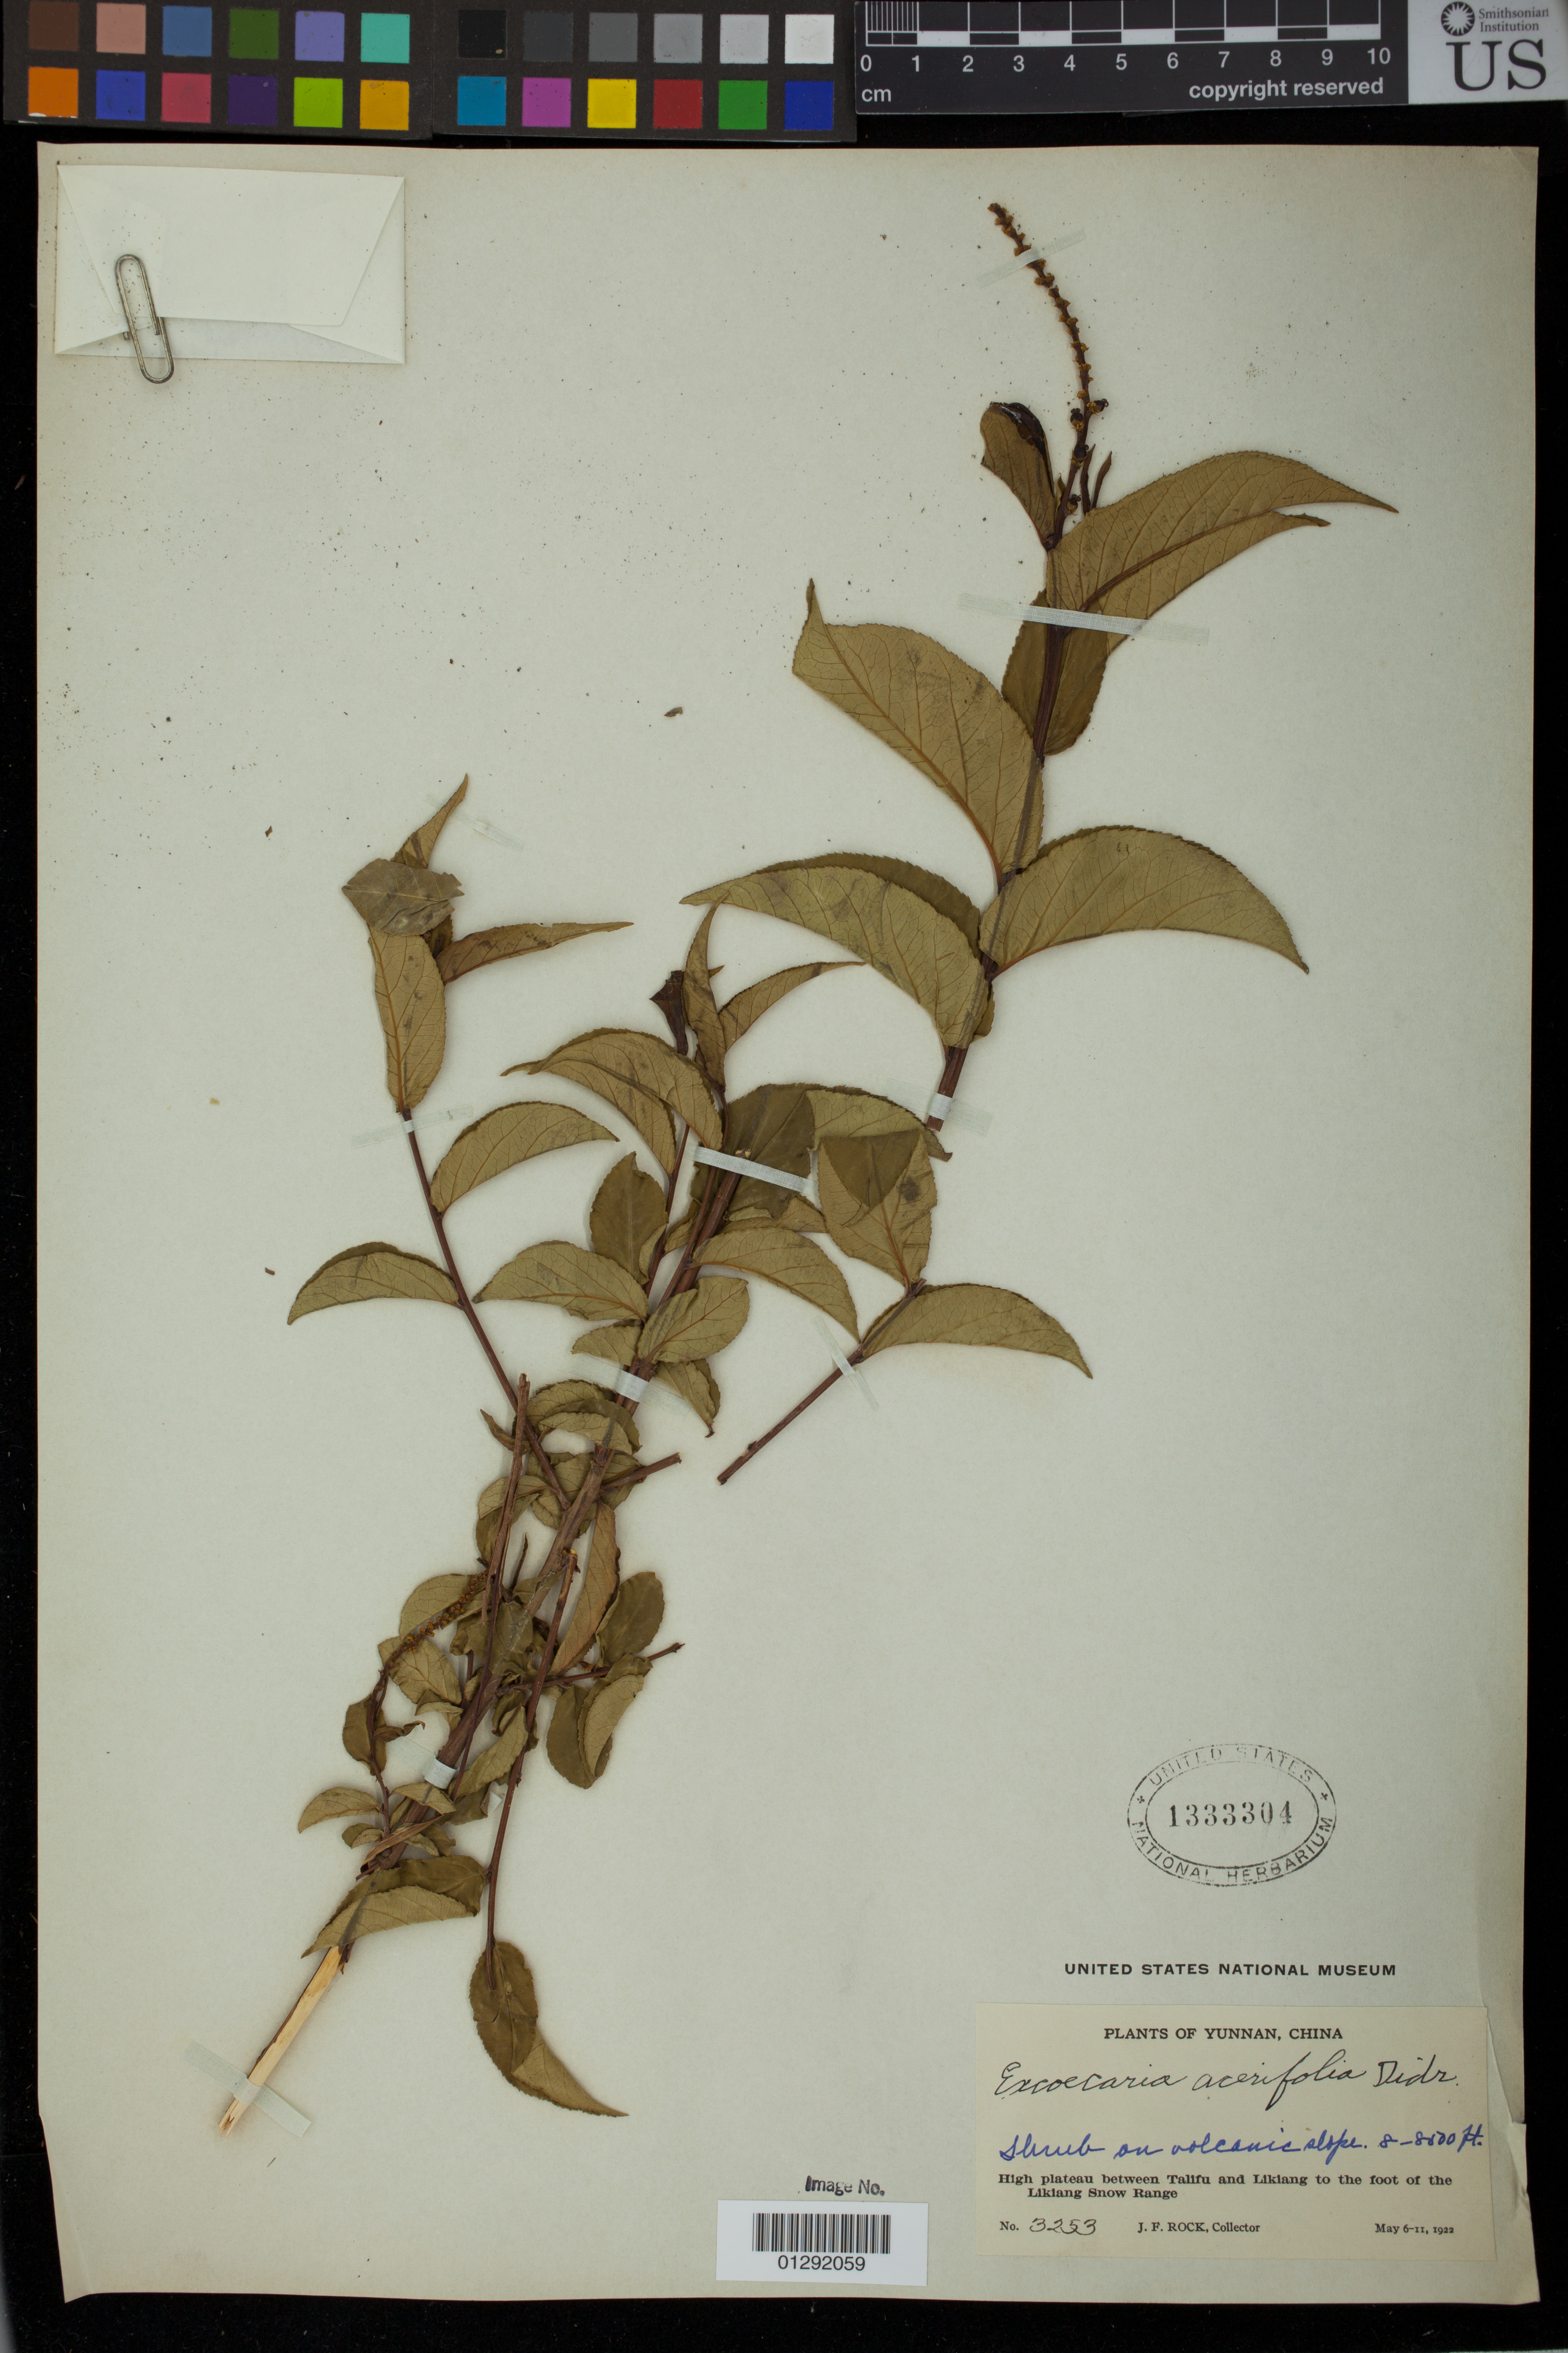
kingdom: Plantae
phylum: Tracheophyta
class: Magnoliopsida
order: Malpighiales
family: Euphorbiaceae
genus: Excoecaria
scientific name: Excoecaria acerifolia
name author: Didr.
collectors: J. F. Rock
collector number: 3253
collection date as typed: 06 May 1922 to 11 May 1922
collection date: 1922-05-06/1922-05-11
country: China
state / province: Yunnan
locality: High plateau between Talifu and Likiang to the foot of the Likiang snow range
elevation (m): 2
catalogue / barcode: US 1333304